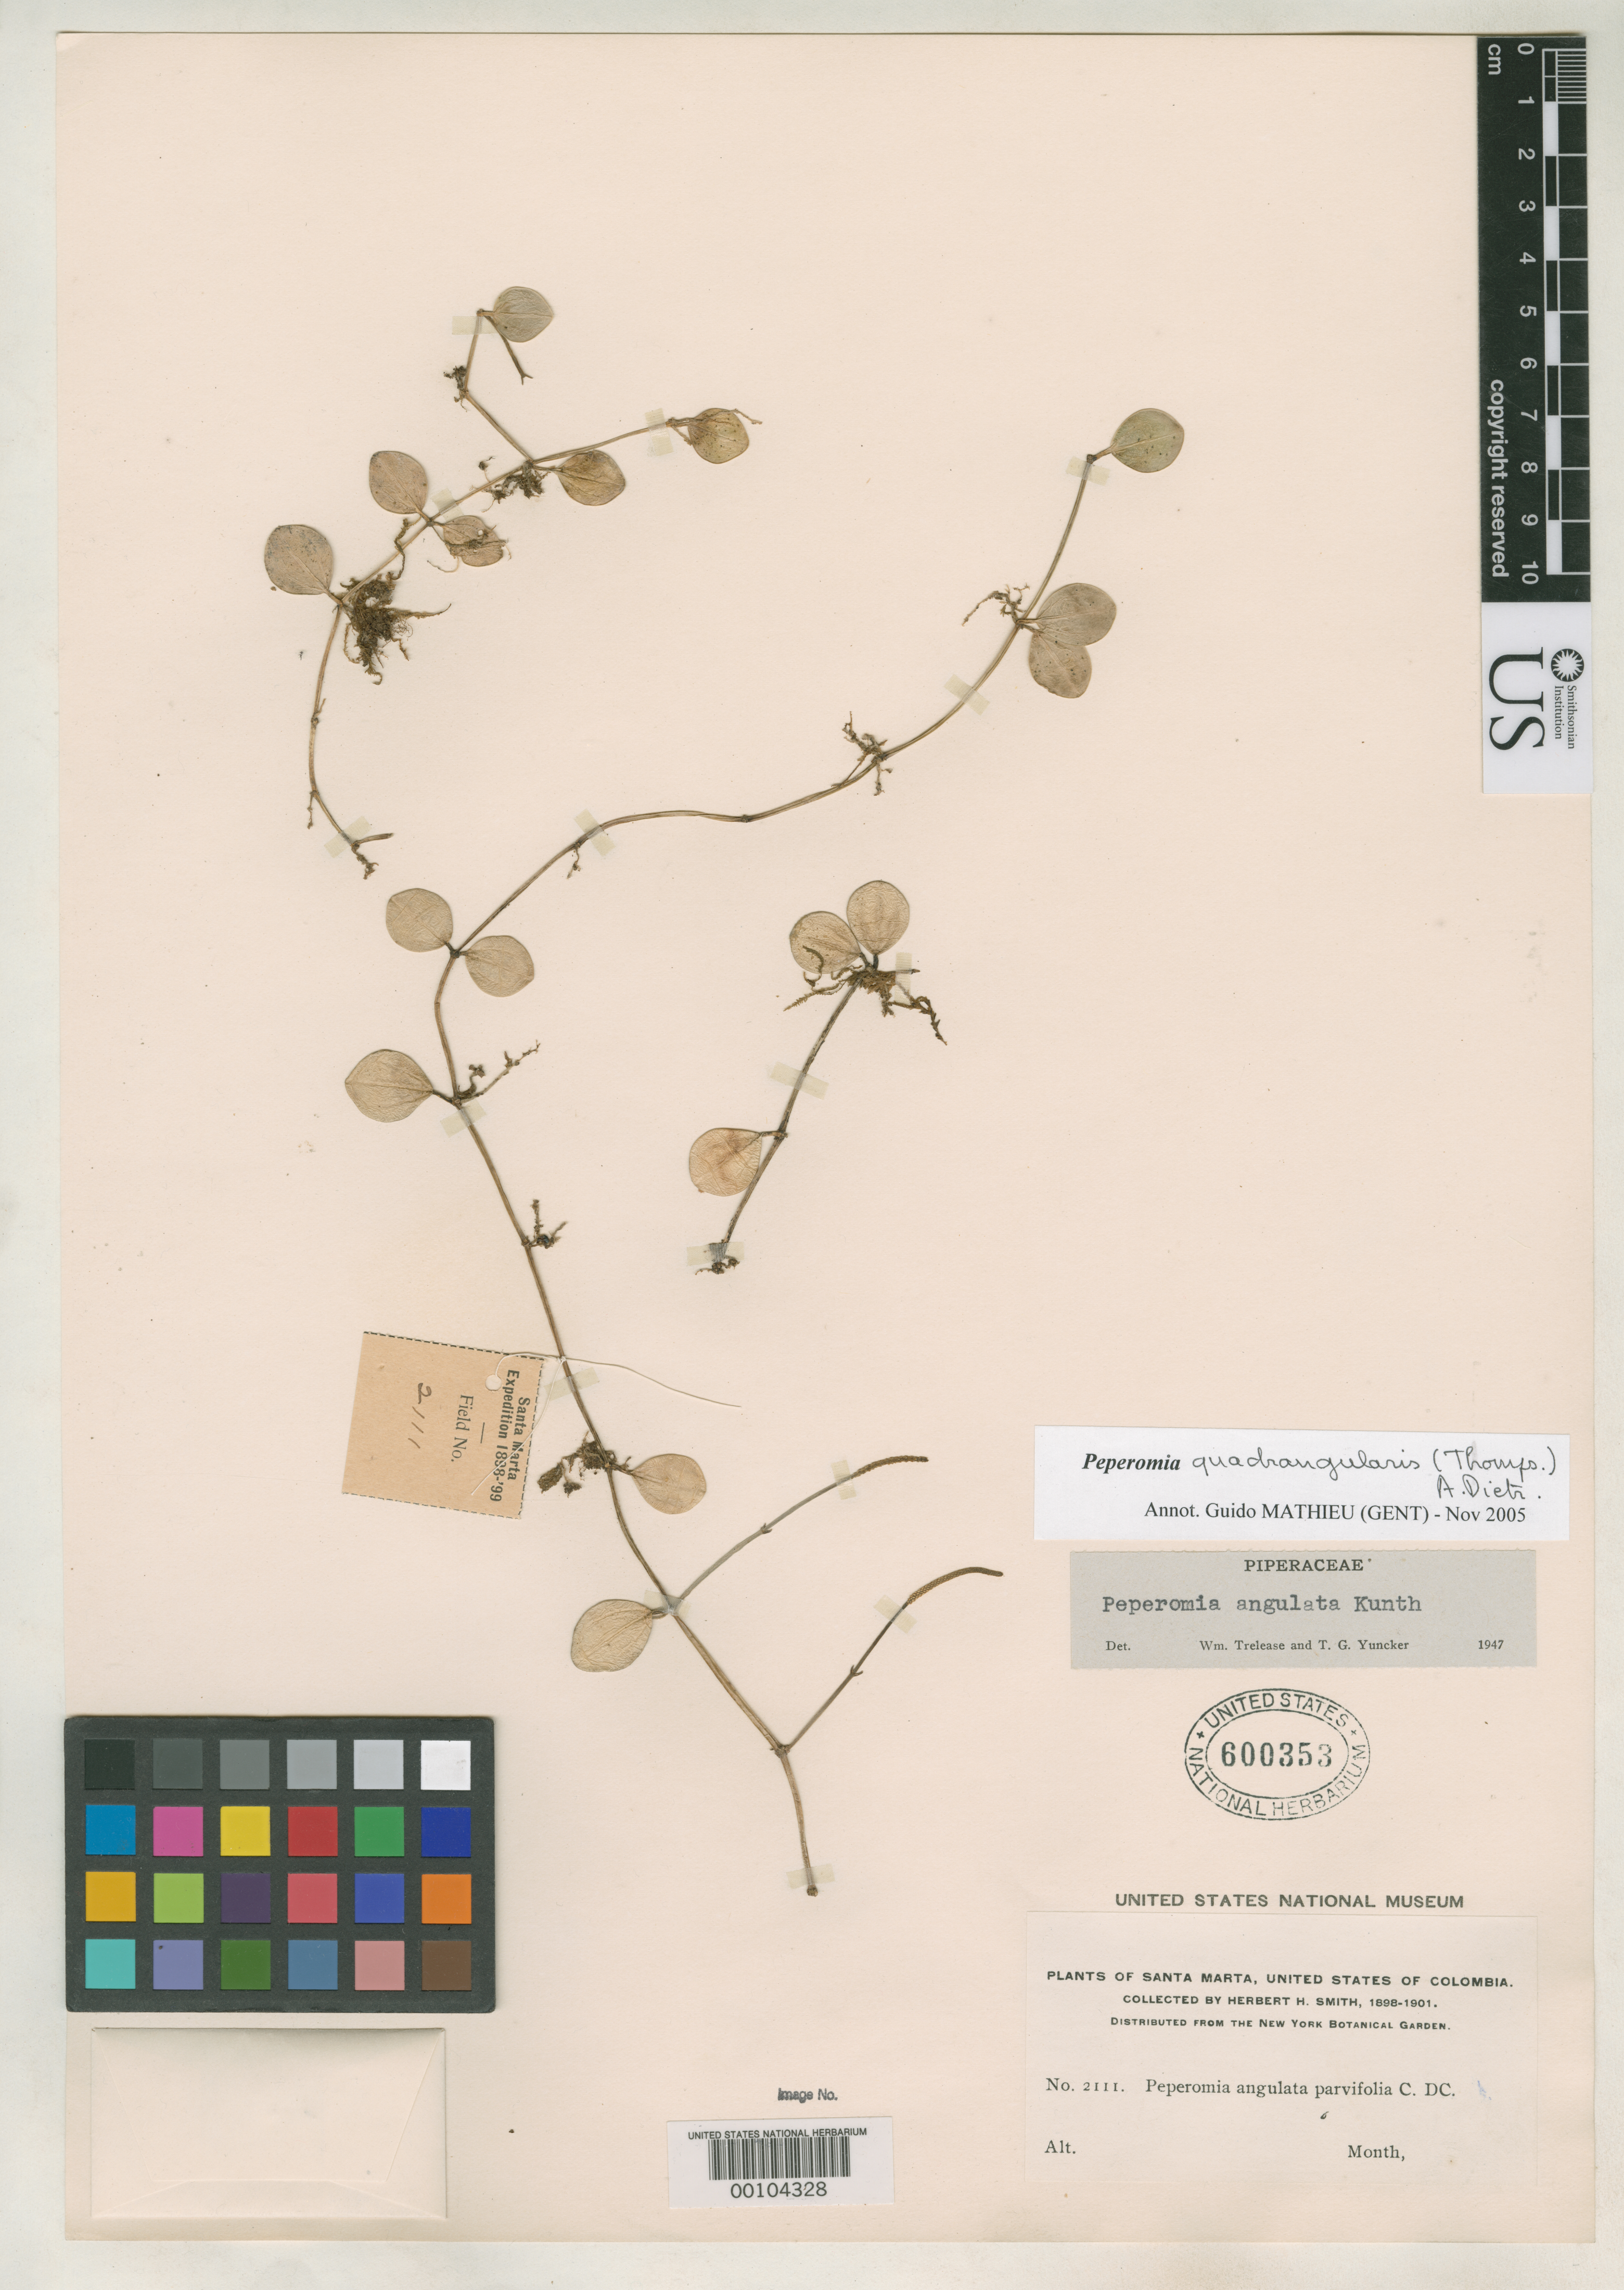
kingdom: Plantae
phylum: Tracheophyta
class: Magnoliopsida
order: Piperales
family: Piperaceae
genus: Peperomia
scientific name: Peperomia angulata var. parvifolia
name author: C. DC.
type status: Isotype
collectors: Herbert H. Smith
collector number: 2111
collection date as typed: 1898 or -- --- 1899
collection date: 1898 or 1899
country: Colombia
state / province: Magdalena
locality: Santa Marta, near Escalena de Los Studios.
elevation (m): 183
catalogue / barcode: US 600353